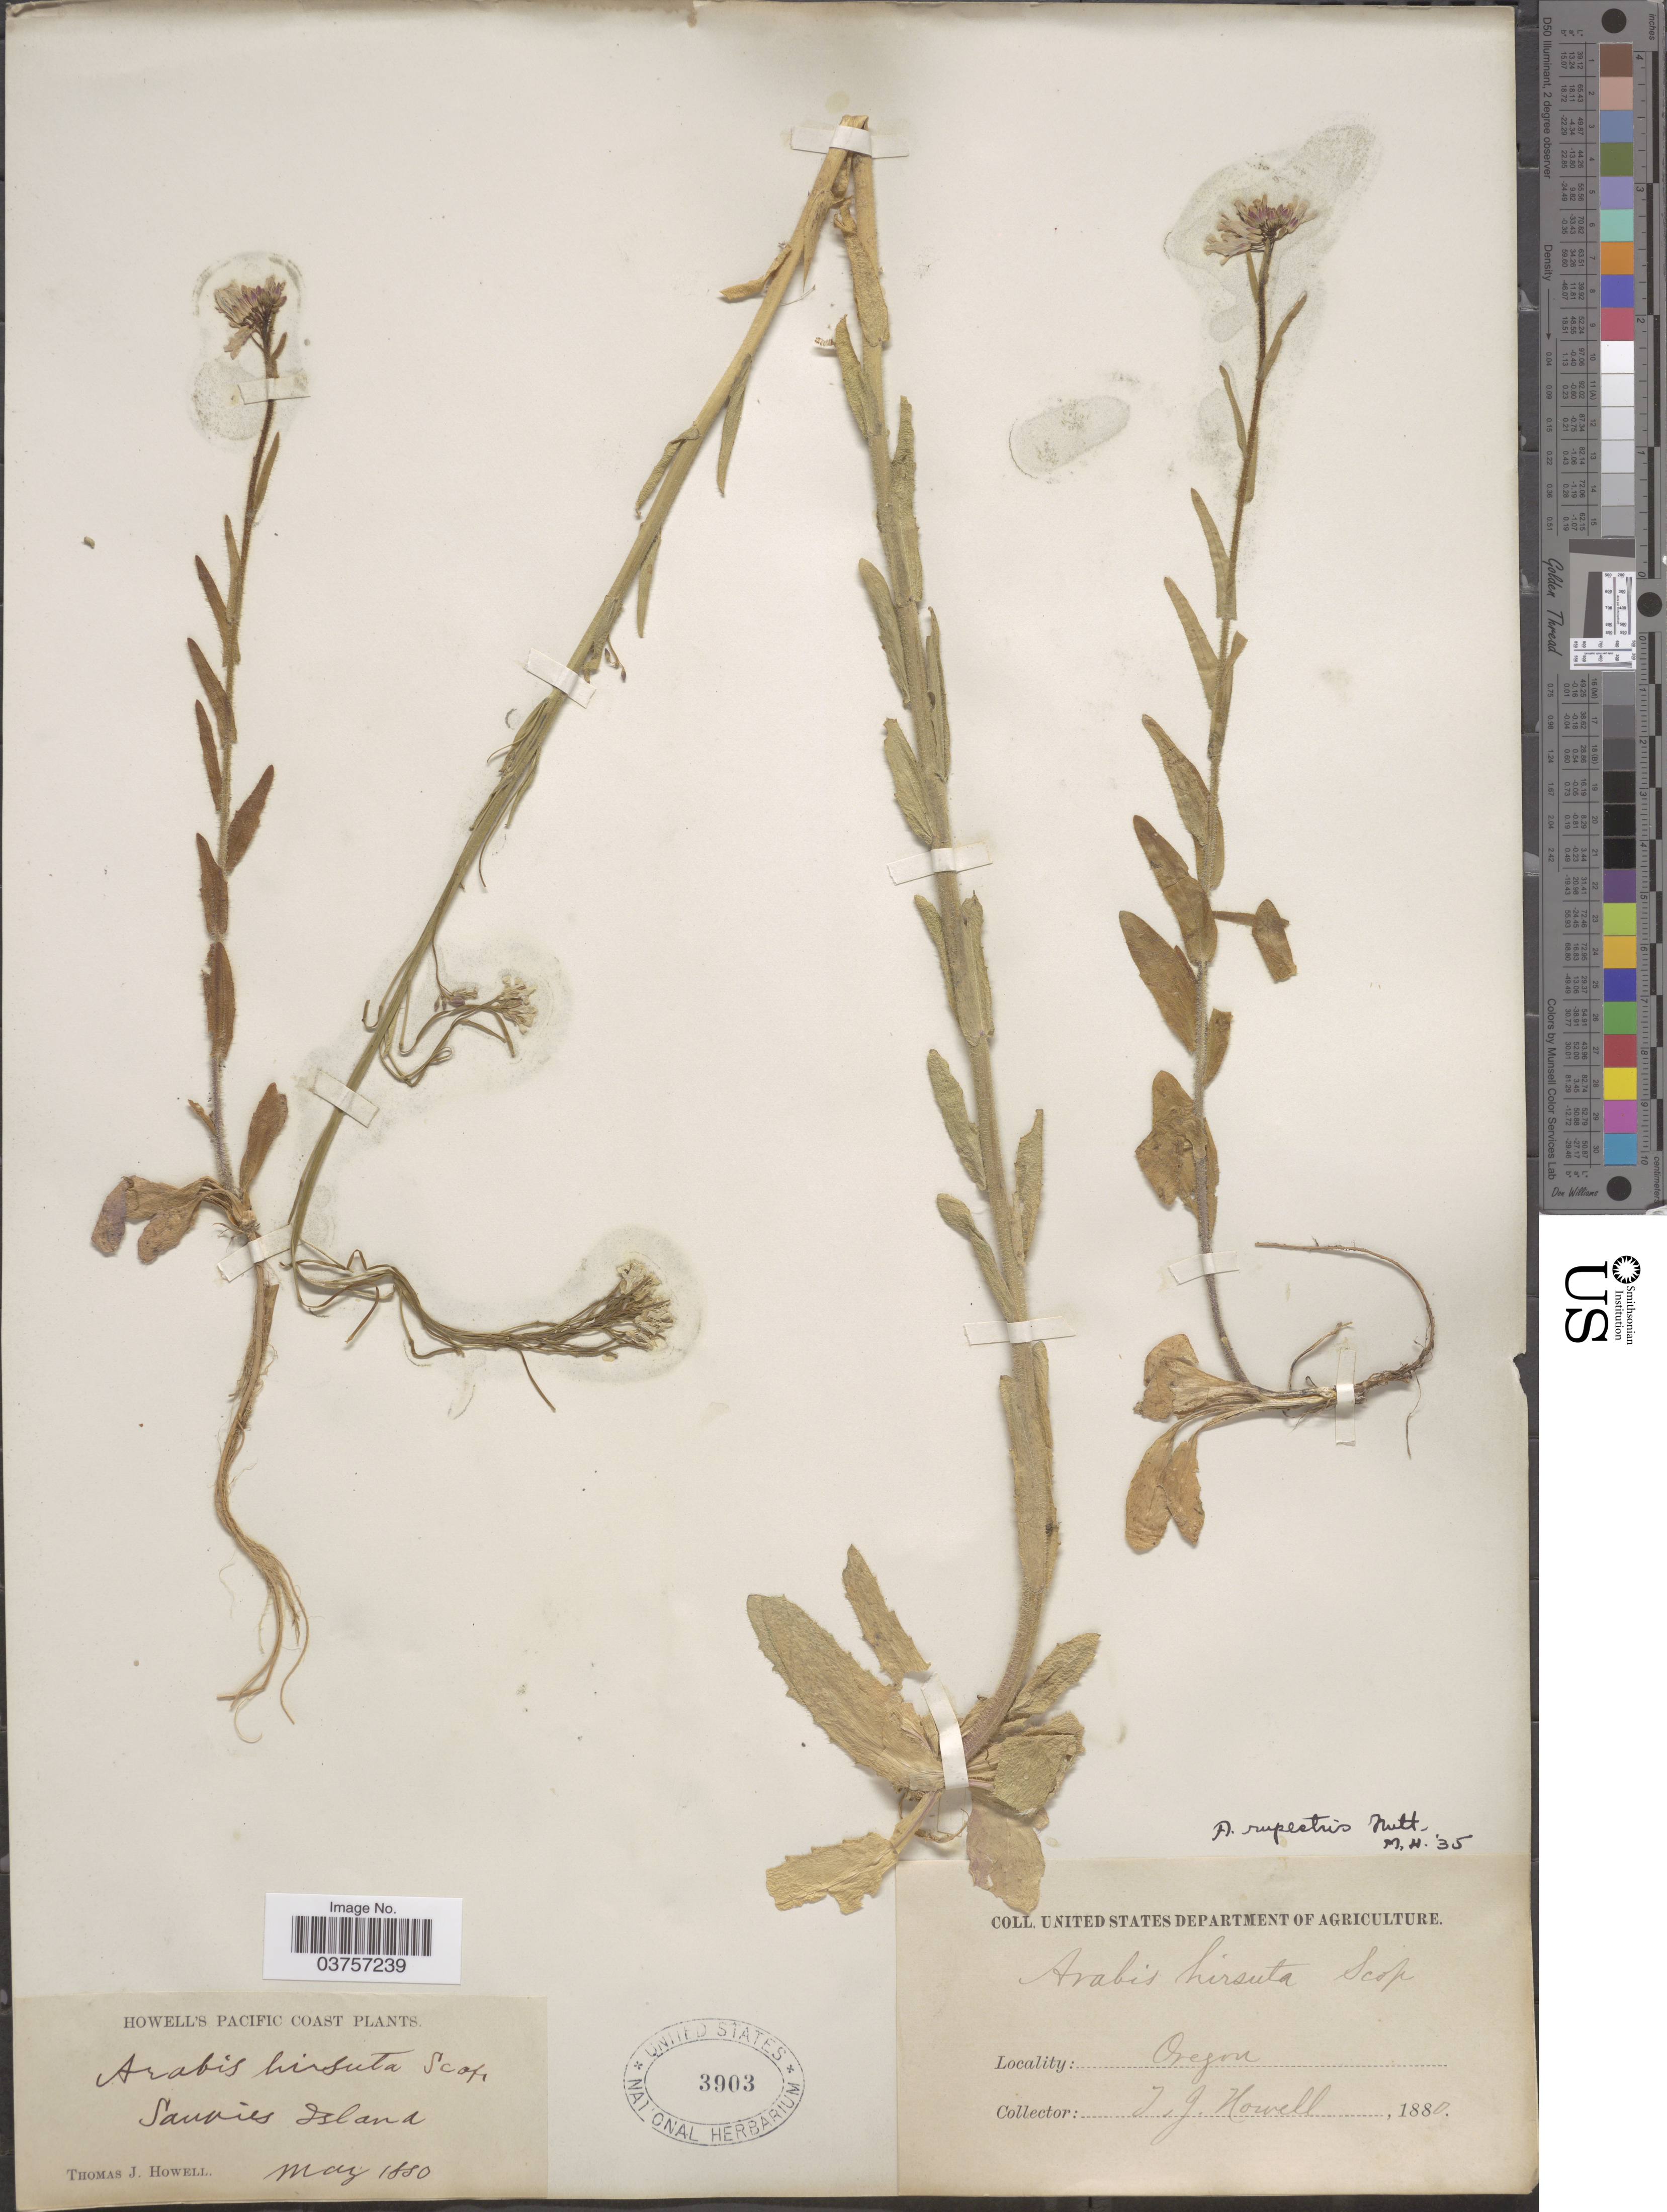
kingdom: Plantae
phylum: Tracheophyta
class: Magnoliopsida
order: Brassicales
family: Brassicaceae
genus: Arabis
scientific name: Arabis hirsuta var. glabrata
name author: Torr. & A. Gray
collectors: T. J. Howell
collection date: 1880-05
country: United States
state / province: Oregon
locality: Pacific Coast. Sauvies Island.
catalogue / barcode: US 3903